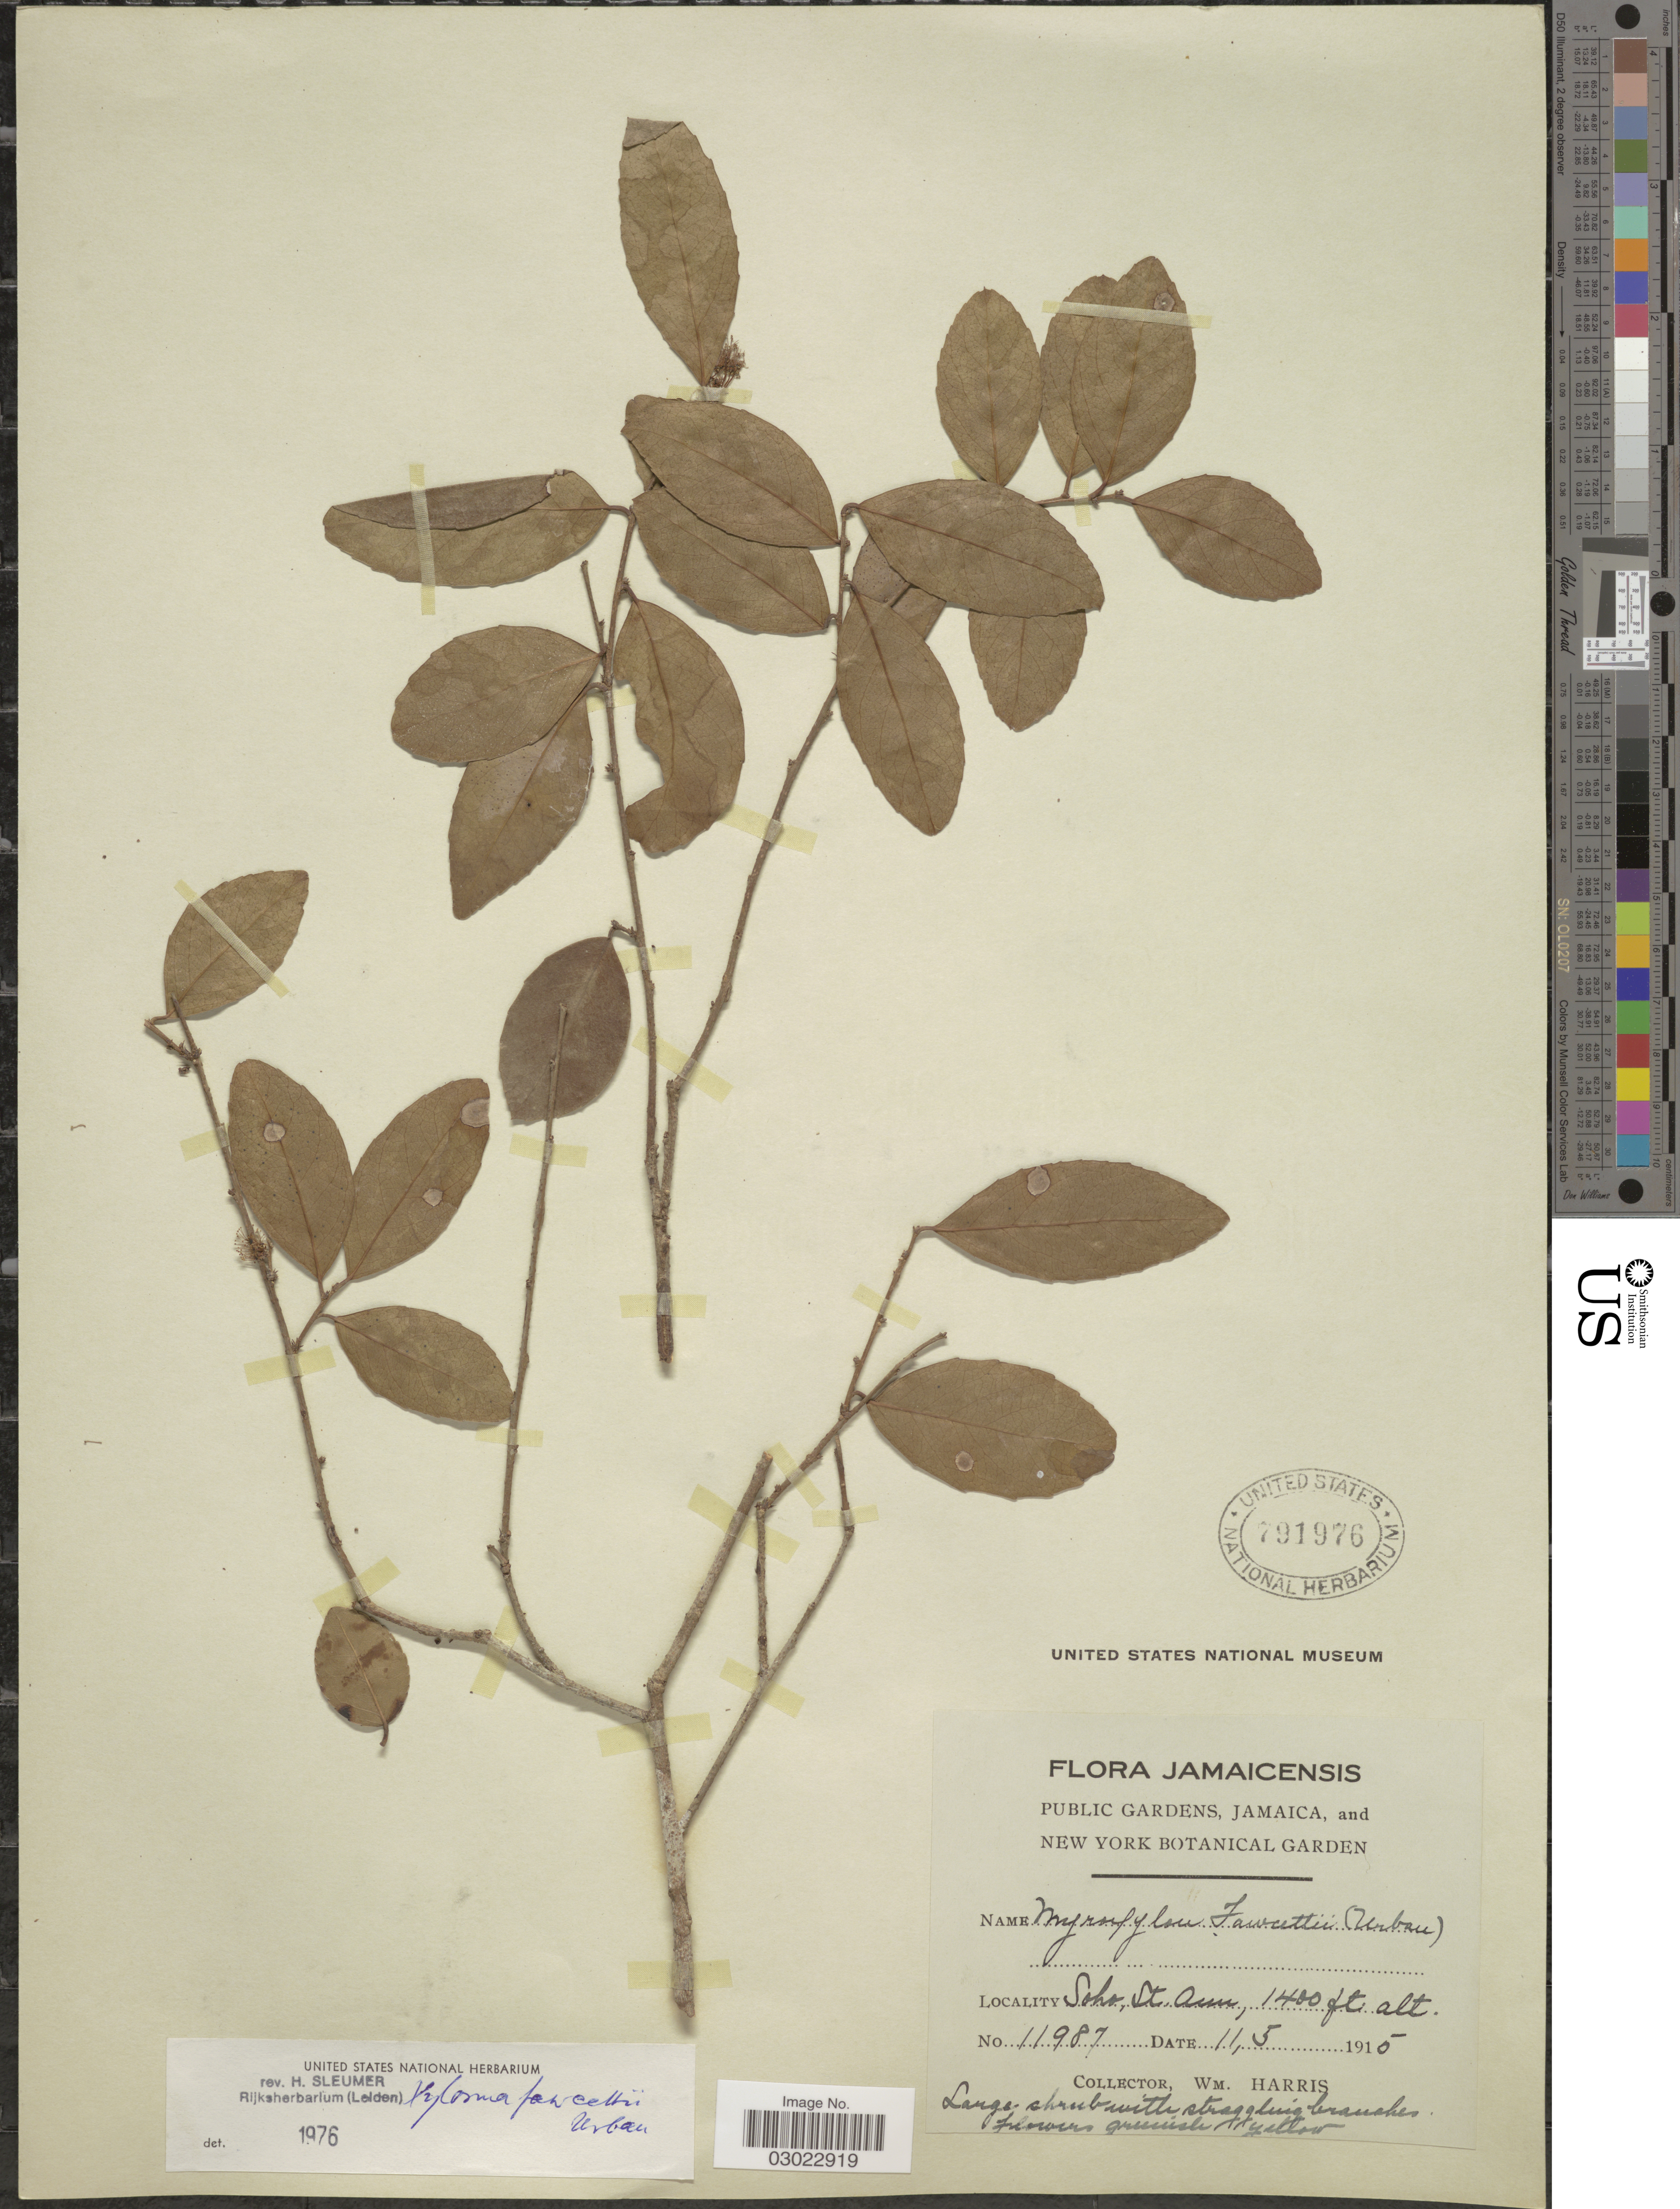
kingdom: Plantae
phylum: Tracheophyta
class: Magnoliopsida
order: Malpighiales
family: Salicaceae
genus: Xylosma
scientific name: Xylosma fawcettii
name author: Urb.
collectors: W. H. Harris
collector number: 11987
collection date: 1915-05-11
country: Jamaica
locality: Jamaicensis. Soho, St. Ann.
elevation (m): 427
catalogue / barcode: US 791976